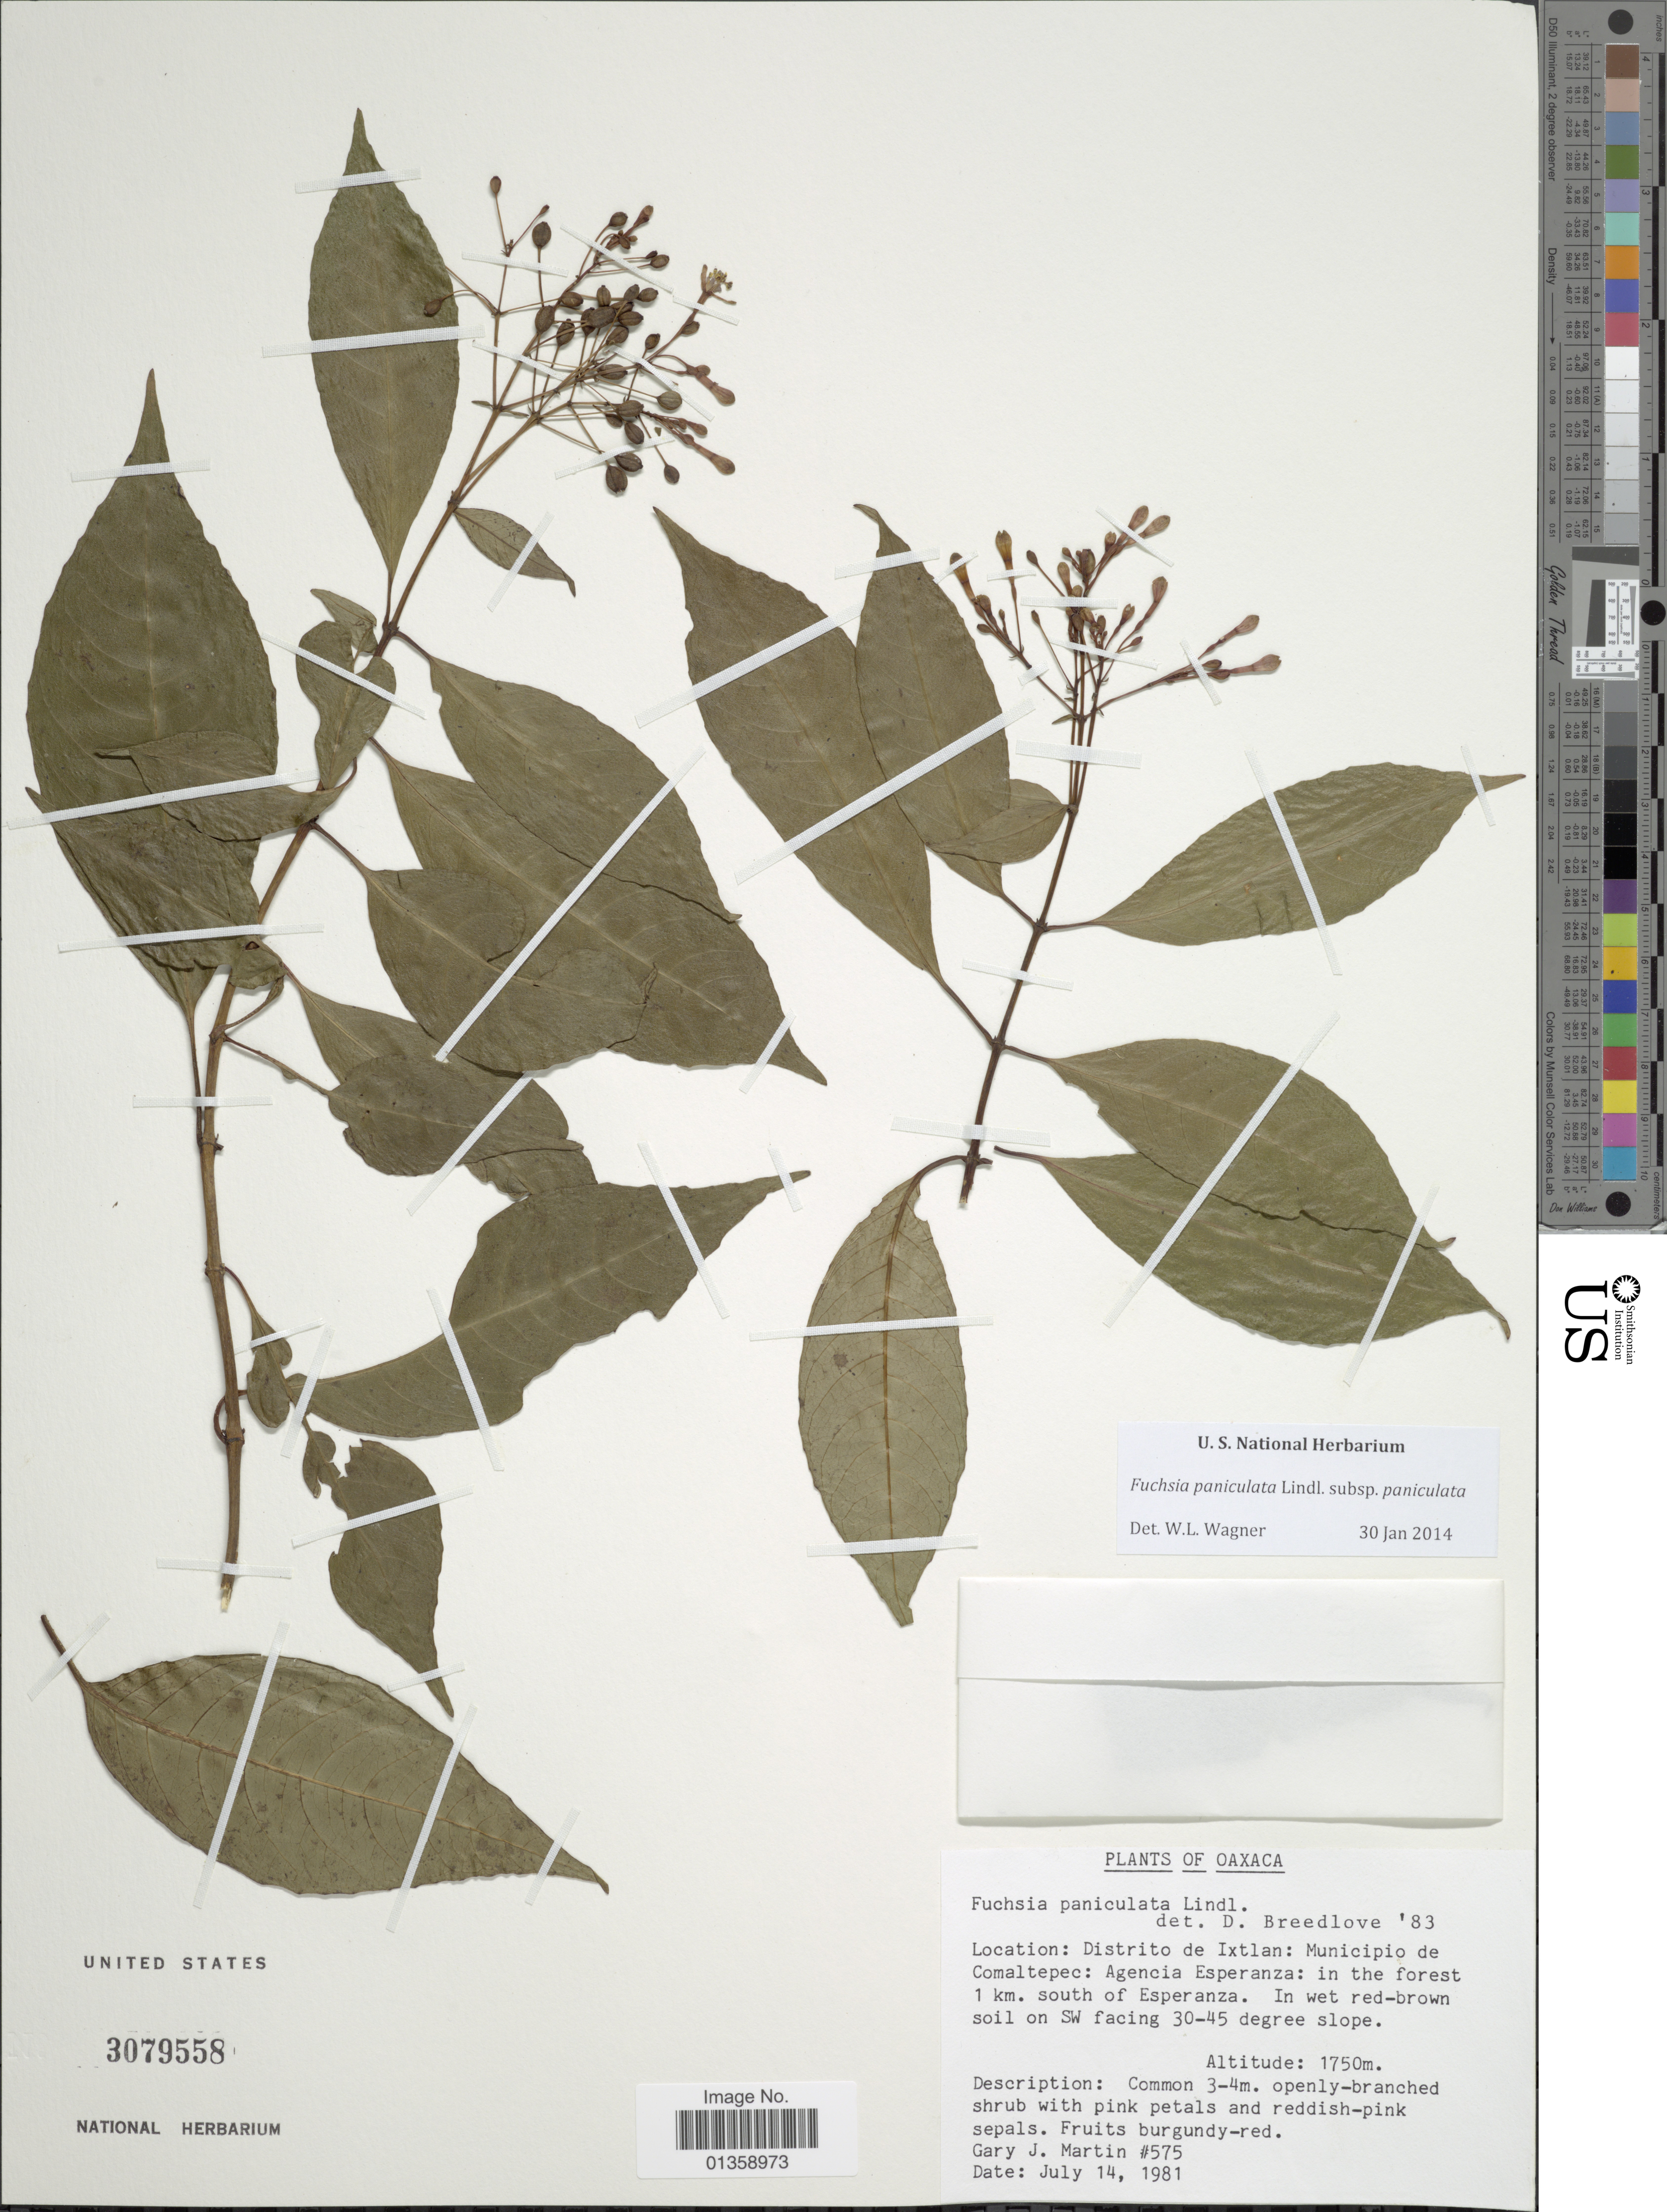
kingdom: Plantae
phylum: Tracheophyta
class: Magnoliopsida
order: Myrtales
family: Onagraceae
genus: Fuchsia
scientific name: Fuchsia paniculata subsp. paniculata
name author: Lindl.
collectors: G. J. Martin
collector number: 575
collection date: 1981-07-14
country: Mexico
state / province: Oaxaca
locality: Distrito de Ixtlan: Municipio de Comaltepec: Agencia Esperanza: in the forest 1 km. south of Esperanza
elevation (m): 1750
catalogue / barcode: US 3079558